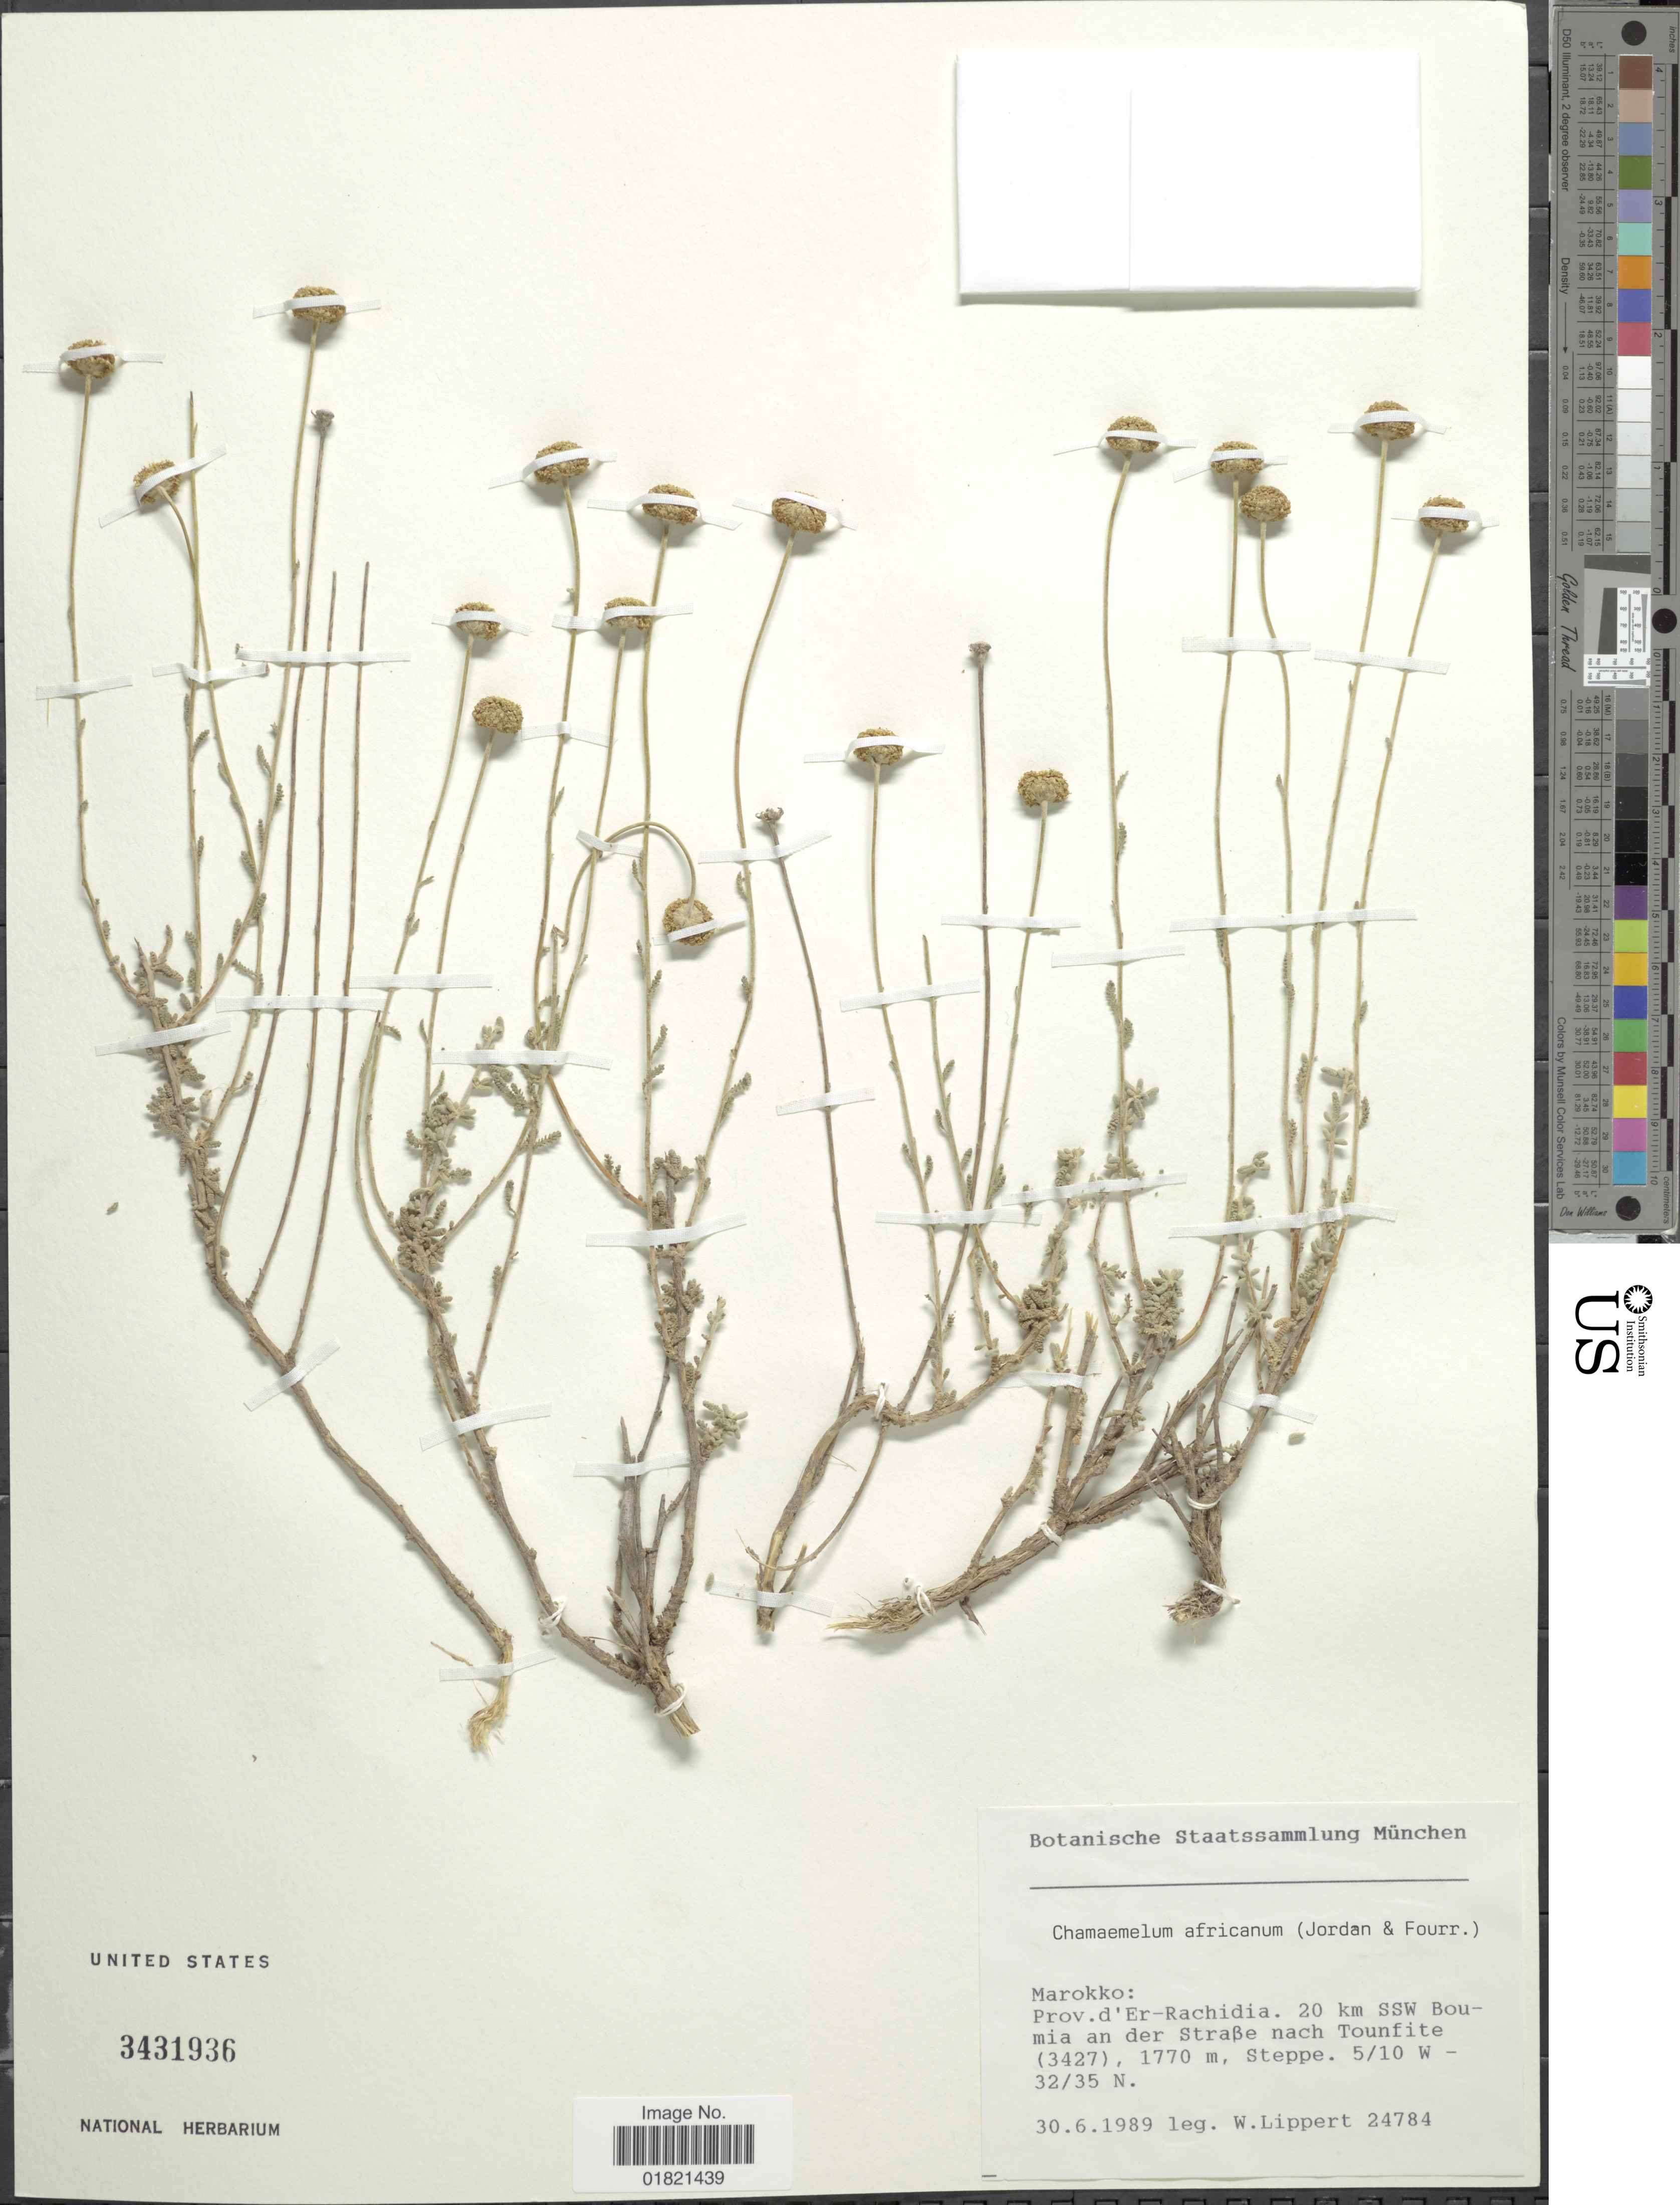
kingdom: Plantae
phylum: Tracheophyta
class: Magnoliopsida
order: Asterales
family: Asteraceae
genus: Santolina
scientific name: Santolina africana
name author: Jord. & Fourr.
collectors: W. Lippert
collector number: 24784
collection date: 1989-06-30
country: Morocco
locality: Prov. d' Er-Rachidia. 20 km SSW Boumia an der Strabe nach Tounfite (3427), Steppe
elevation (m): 1770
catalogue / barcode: US 3431936